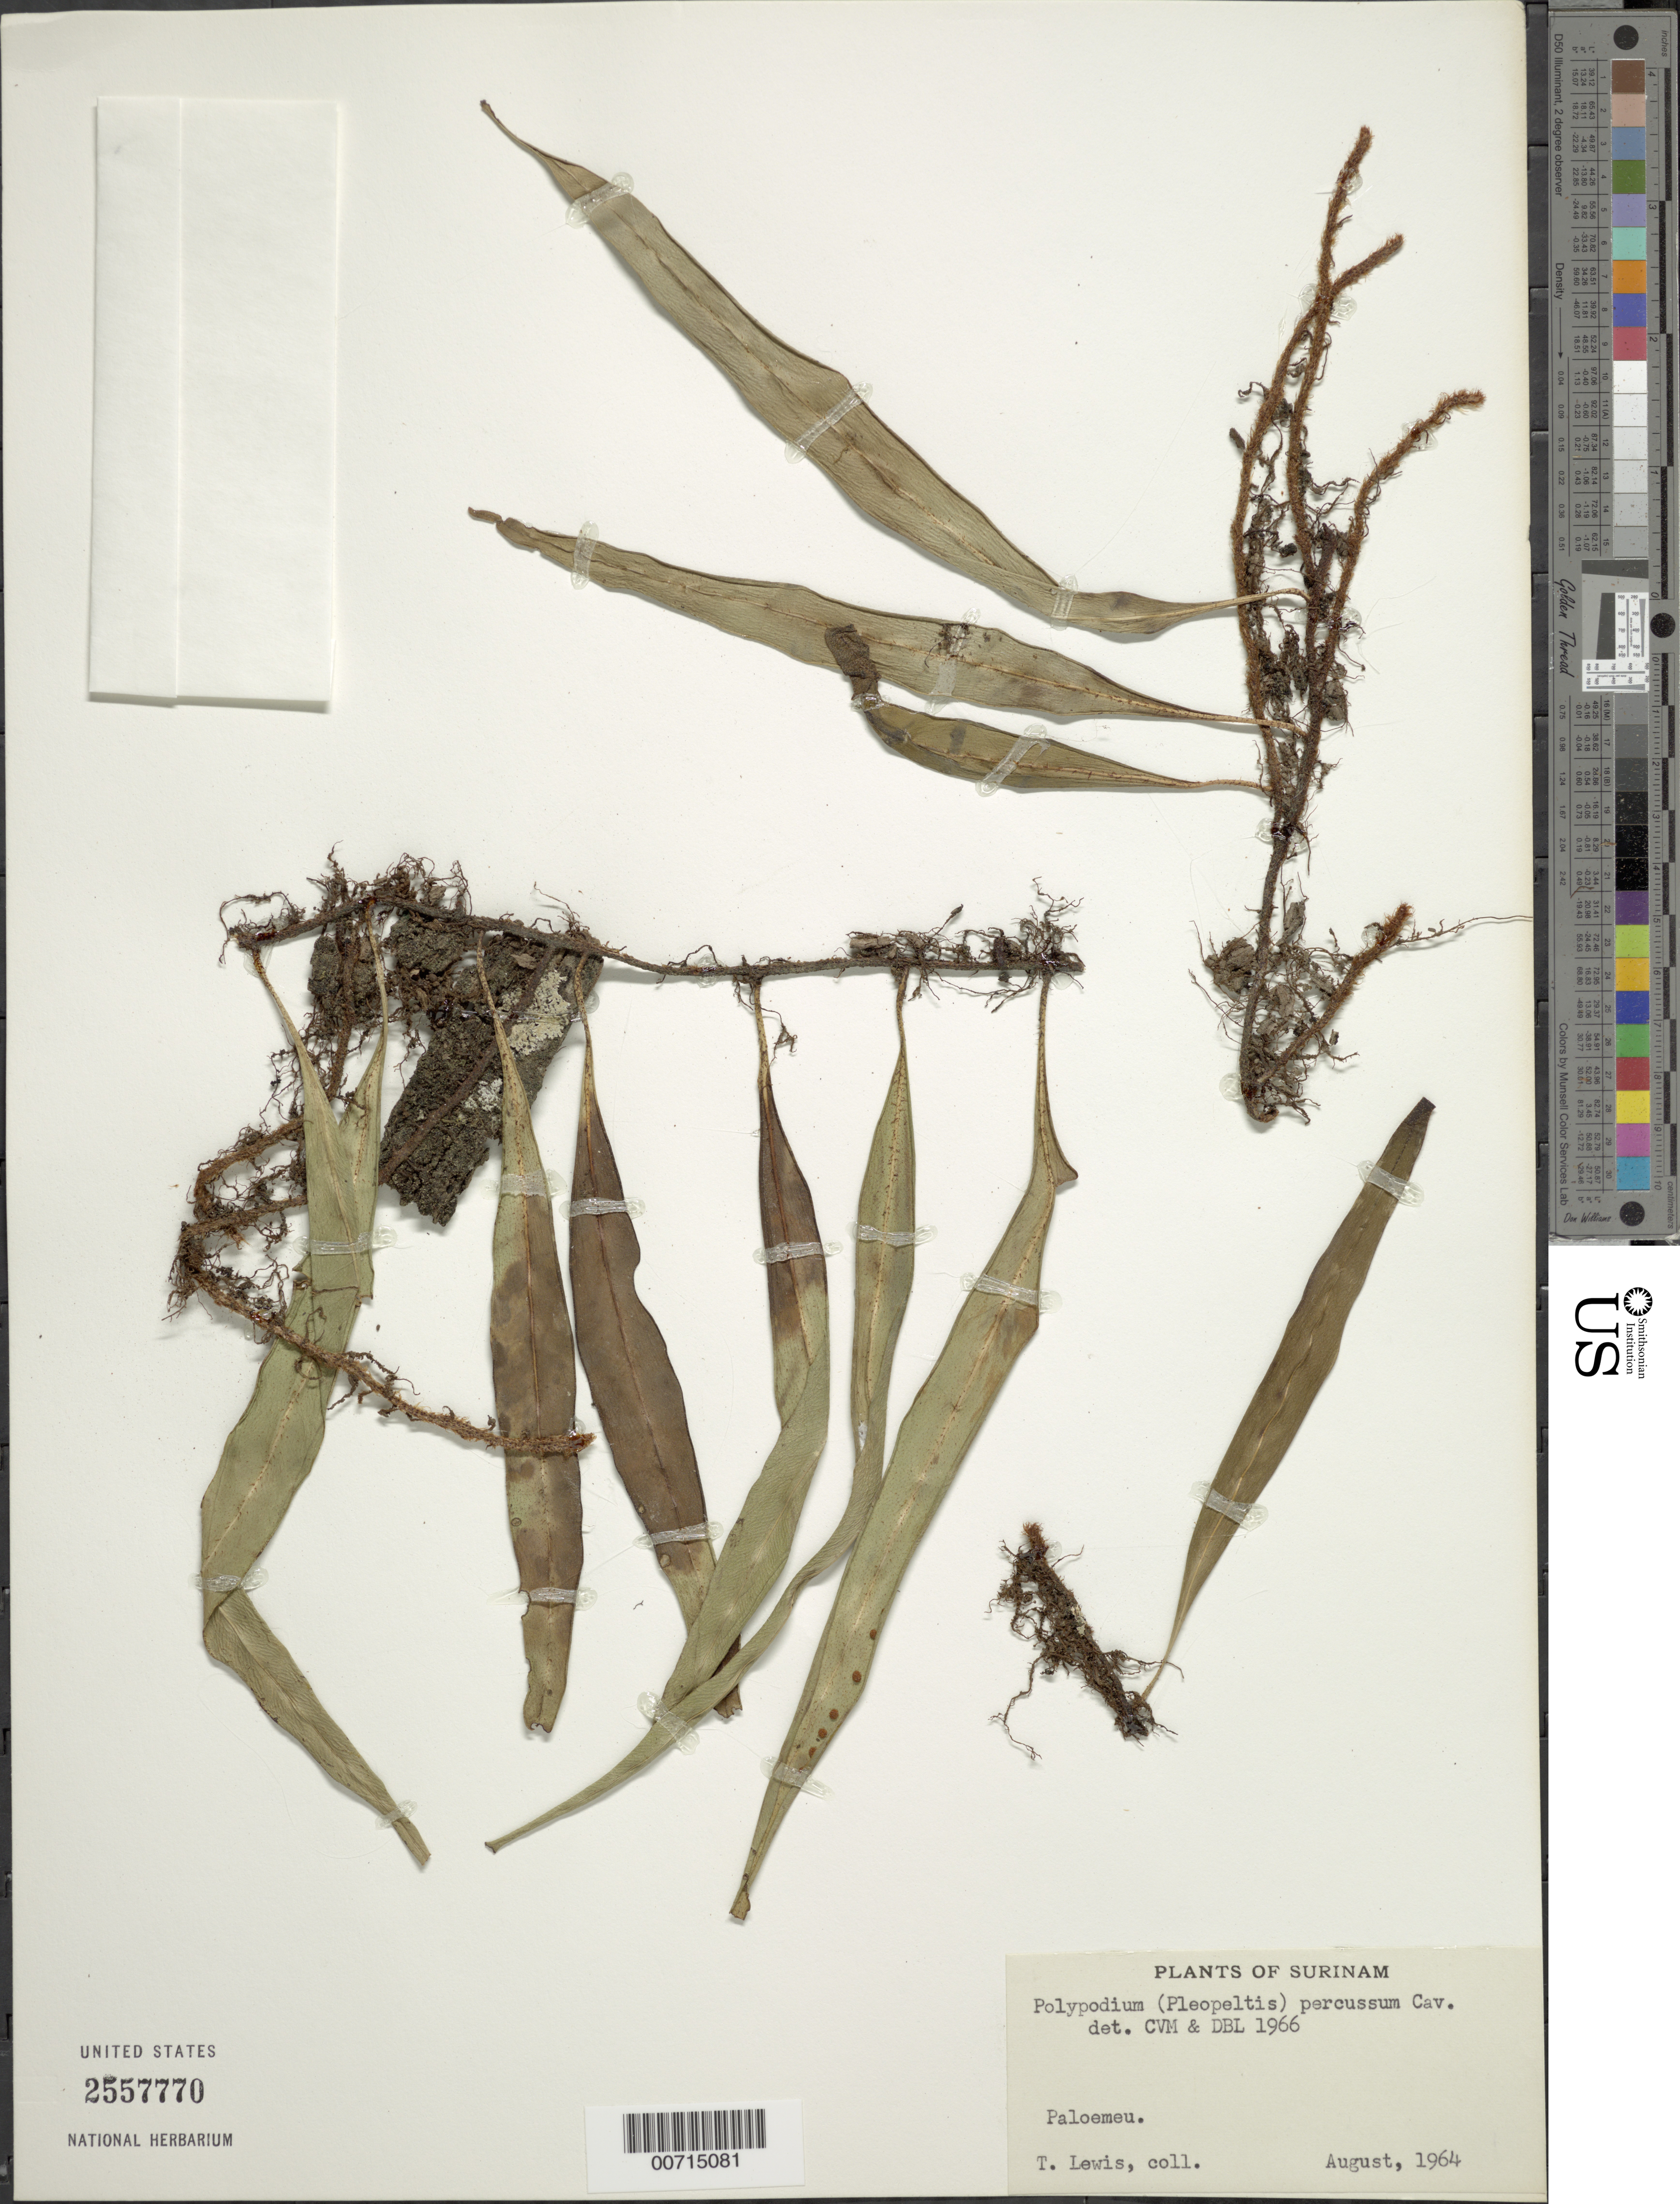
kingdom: Plantae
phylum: Tracheophyta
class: Polypodiopsida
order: Polypodiales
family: Polypodiaceae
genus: Microgramma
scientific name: Microgramma percussa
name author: (Cav.) de la Sota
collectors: T. Lewis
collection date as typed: Aug-64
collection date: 1964-08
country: Suriname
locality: Paloemeu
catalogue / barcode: US 2557770